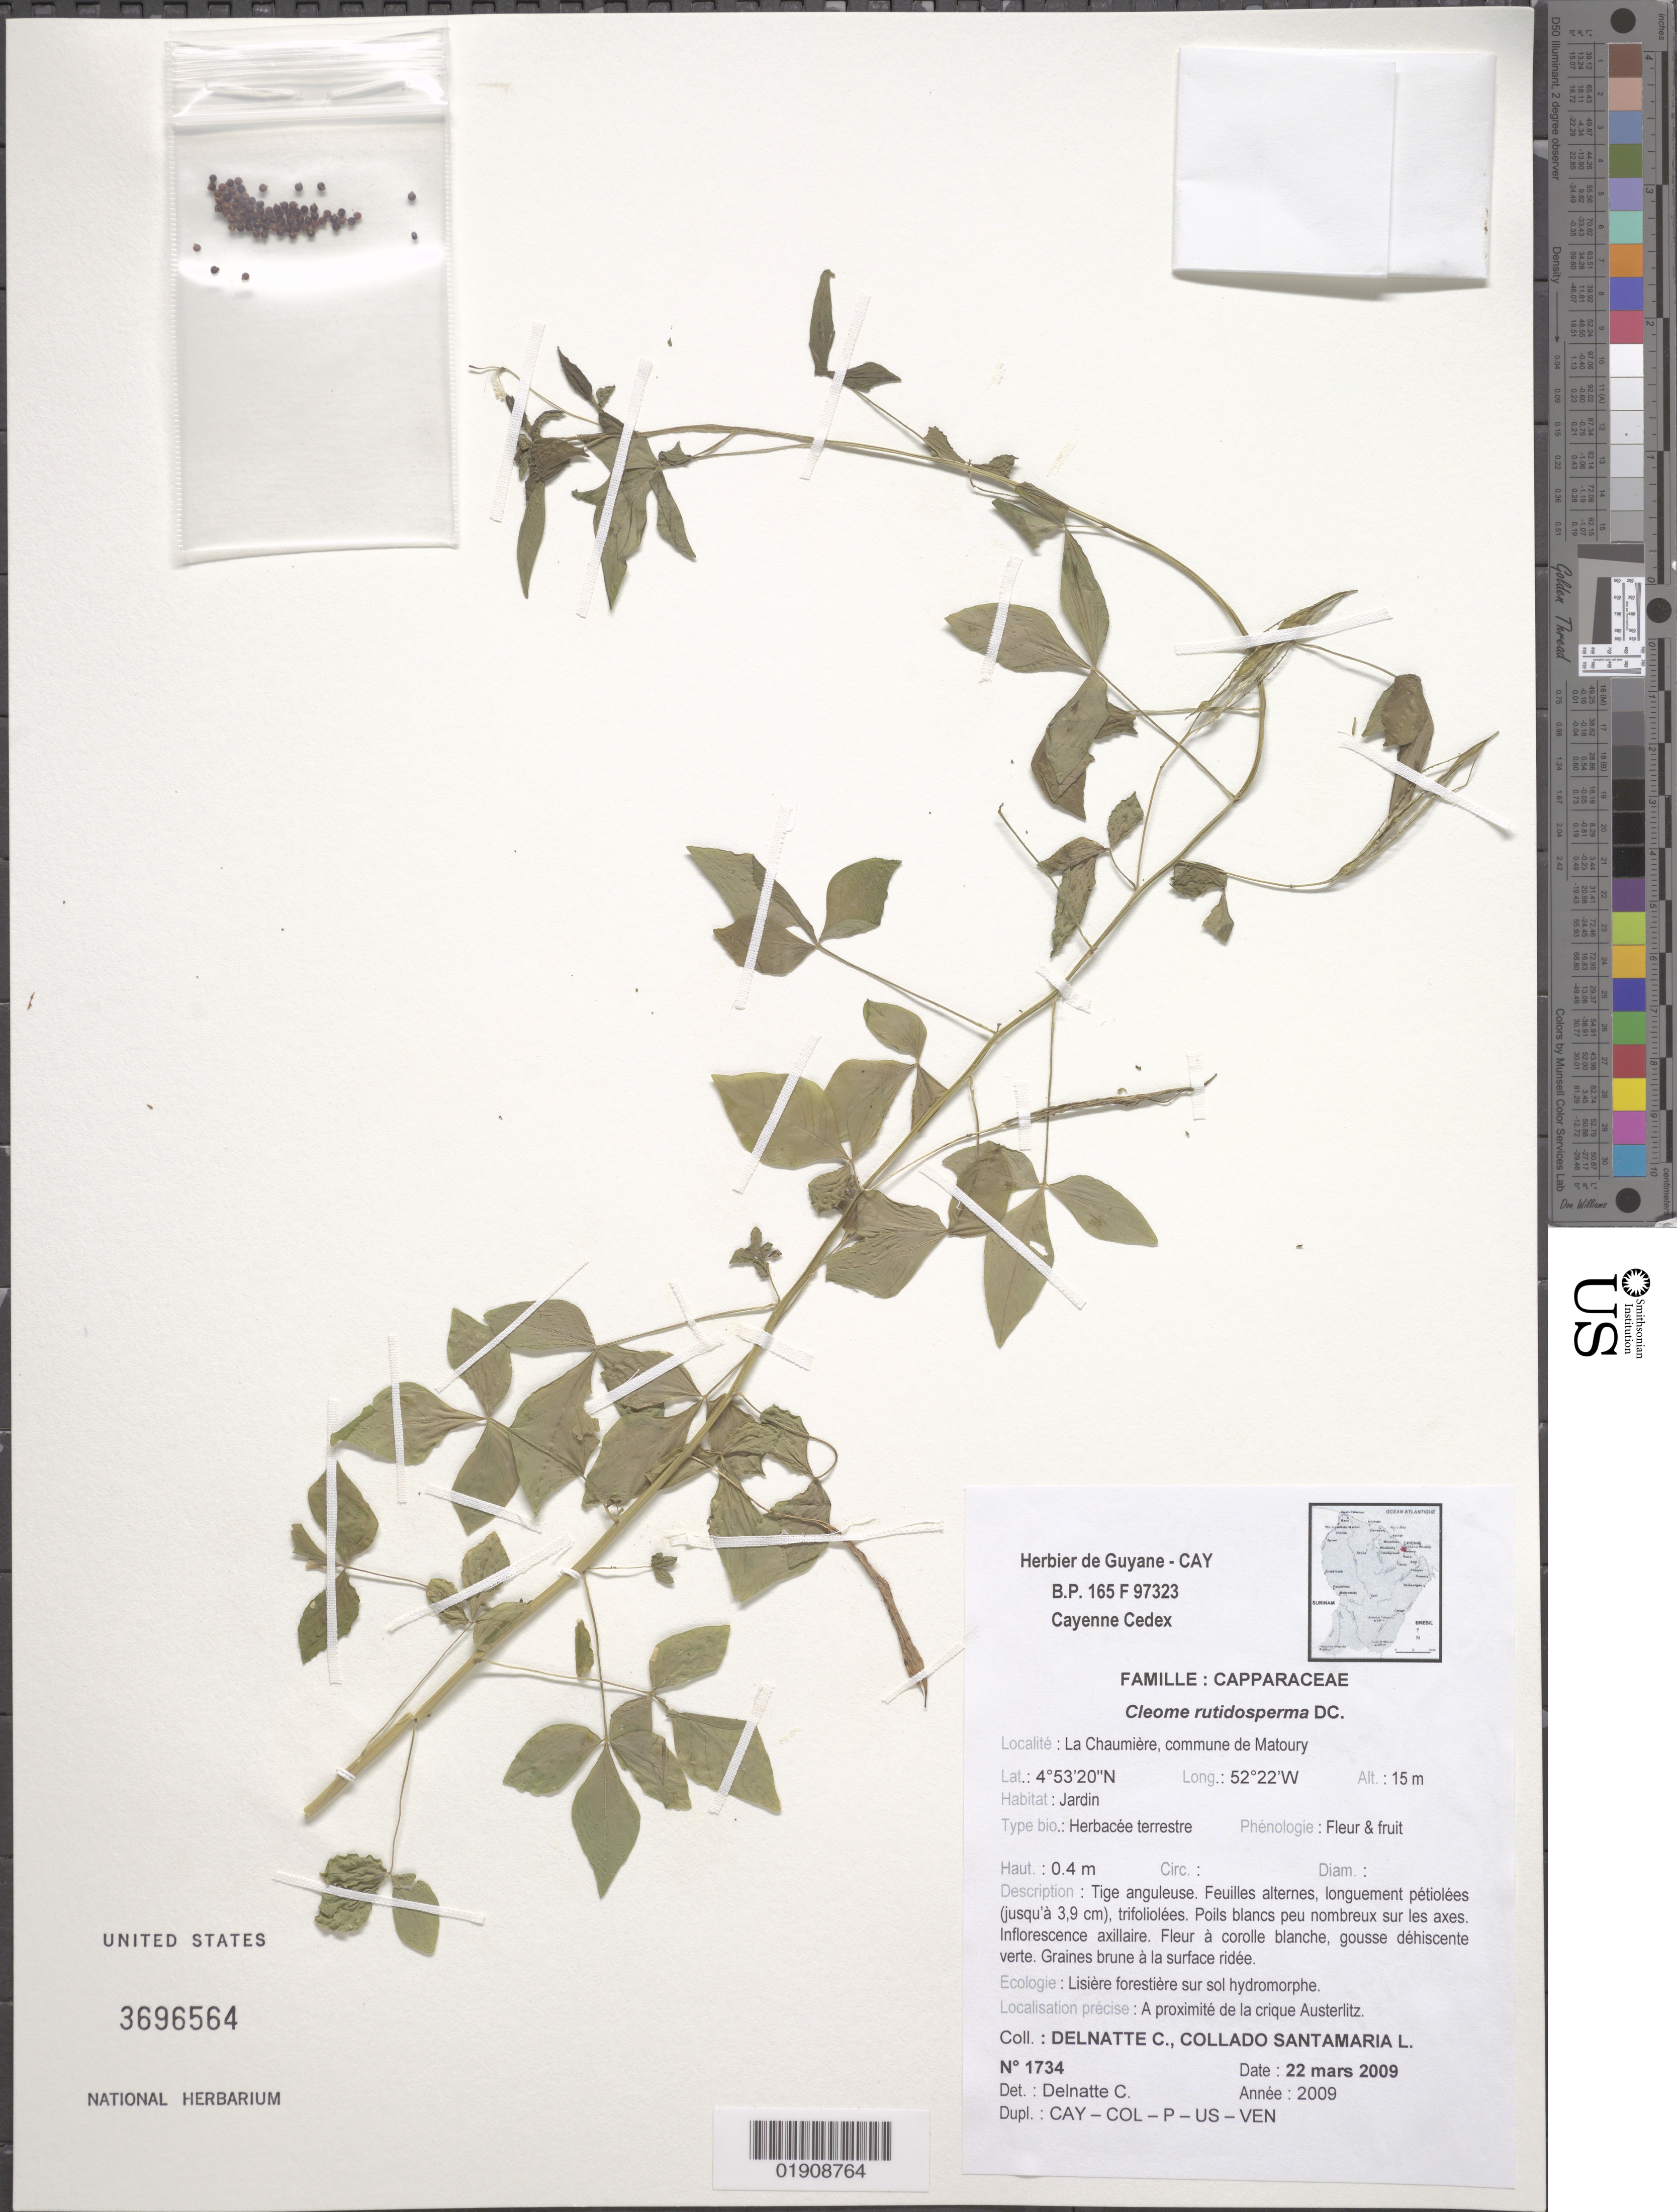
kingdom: Plantae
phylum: Tracheophyta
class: Magnoliopsida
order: Brassicales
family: Cleomaceae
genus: Sieruela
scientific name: Sieruela rutidosperma var. rutidosperma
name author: (DC.) Roalson & J.C. Hall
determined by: Strong, Mark T., (BOT), Smithsonian Institution - National Museum of Natural History (UNITED STATES)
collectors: C. Delnatte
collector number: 1734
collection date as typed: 22 March 2009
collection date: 2009-03-22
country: French Guiana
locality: La Chaumiere, commune de Matoury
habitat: Lisiere forestiere sur sol hydromorphe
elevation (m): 15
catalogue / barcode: US 3696564